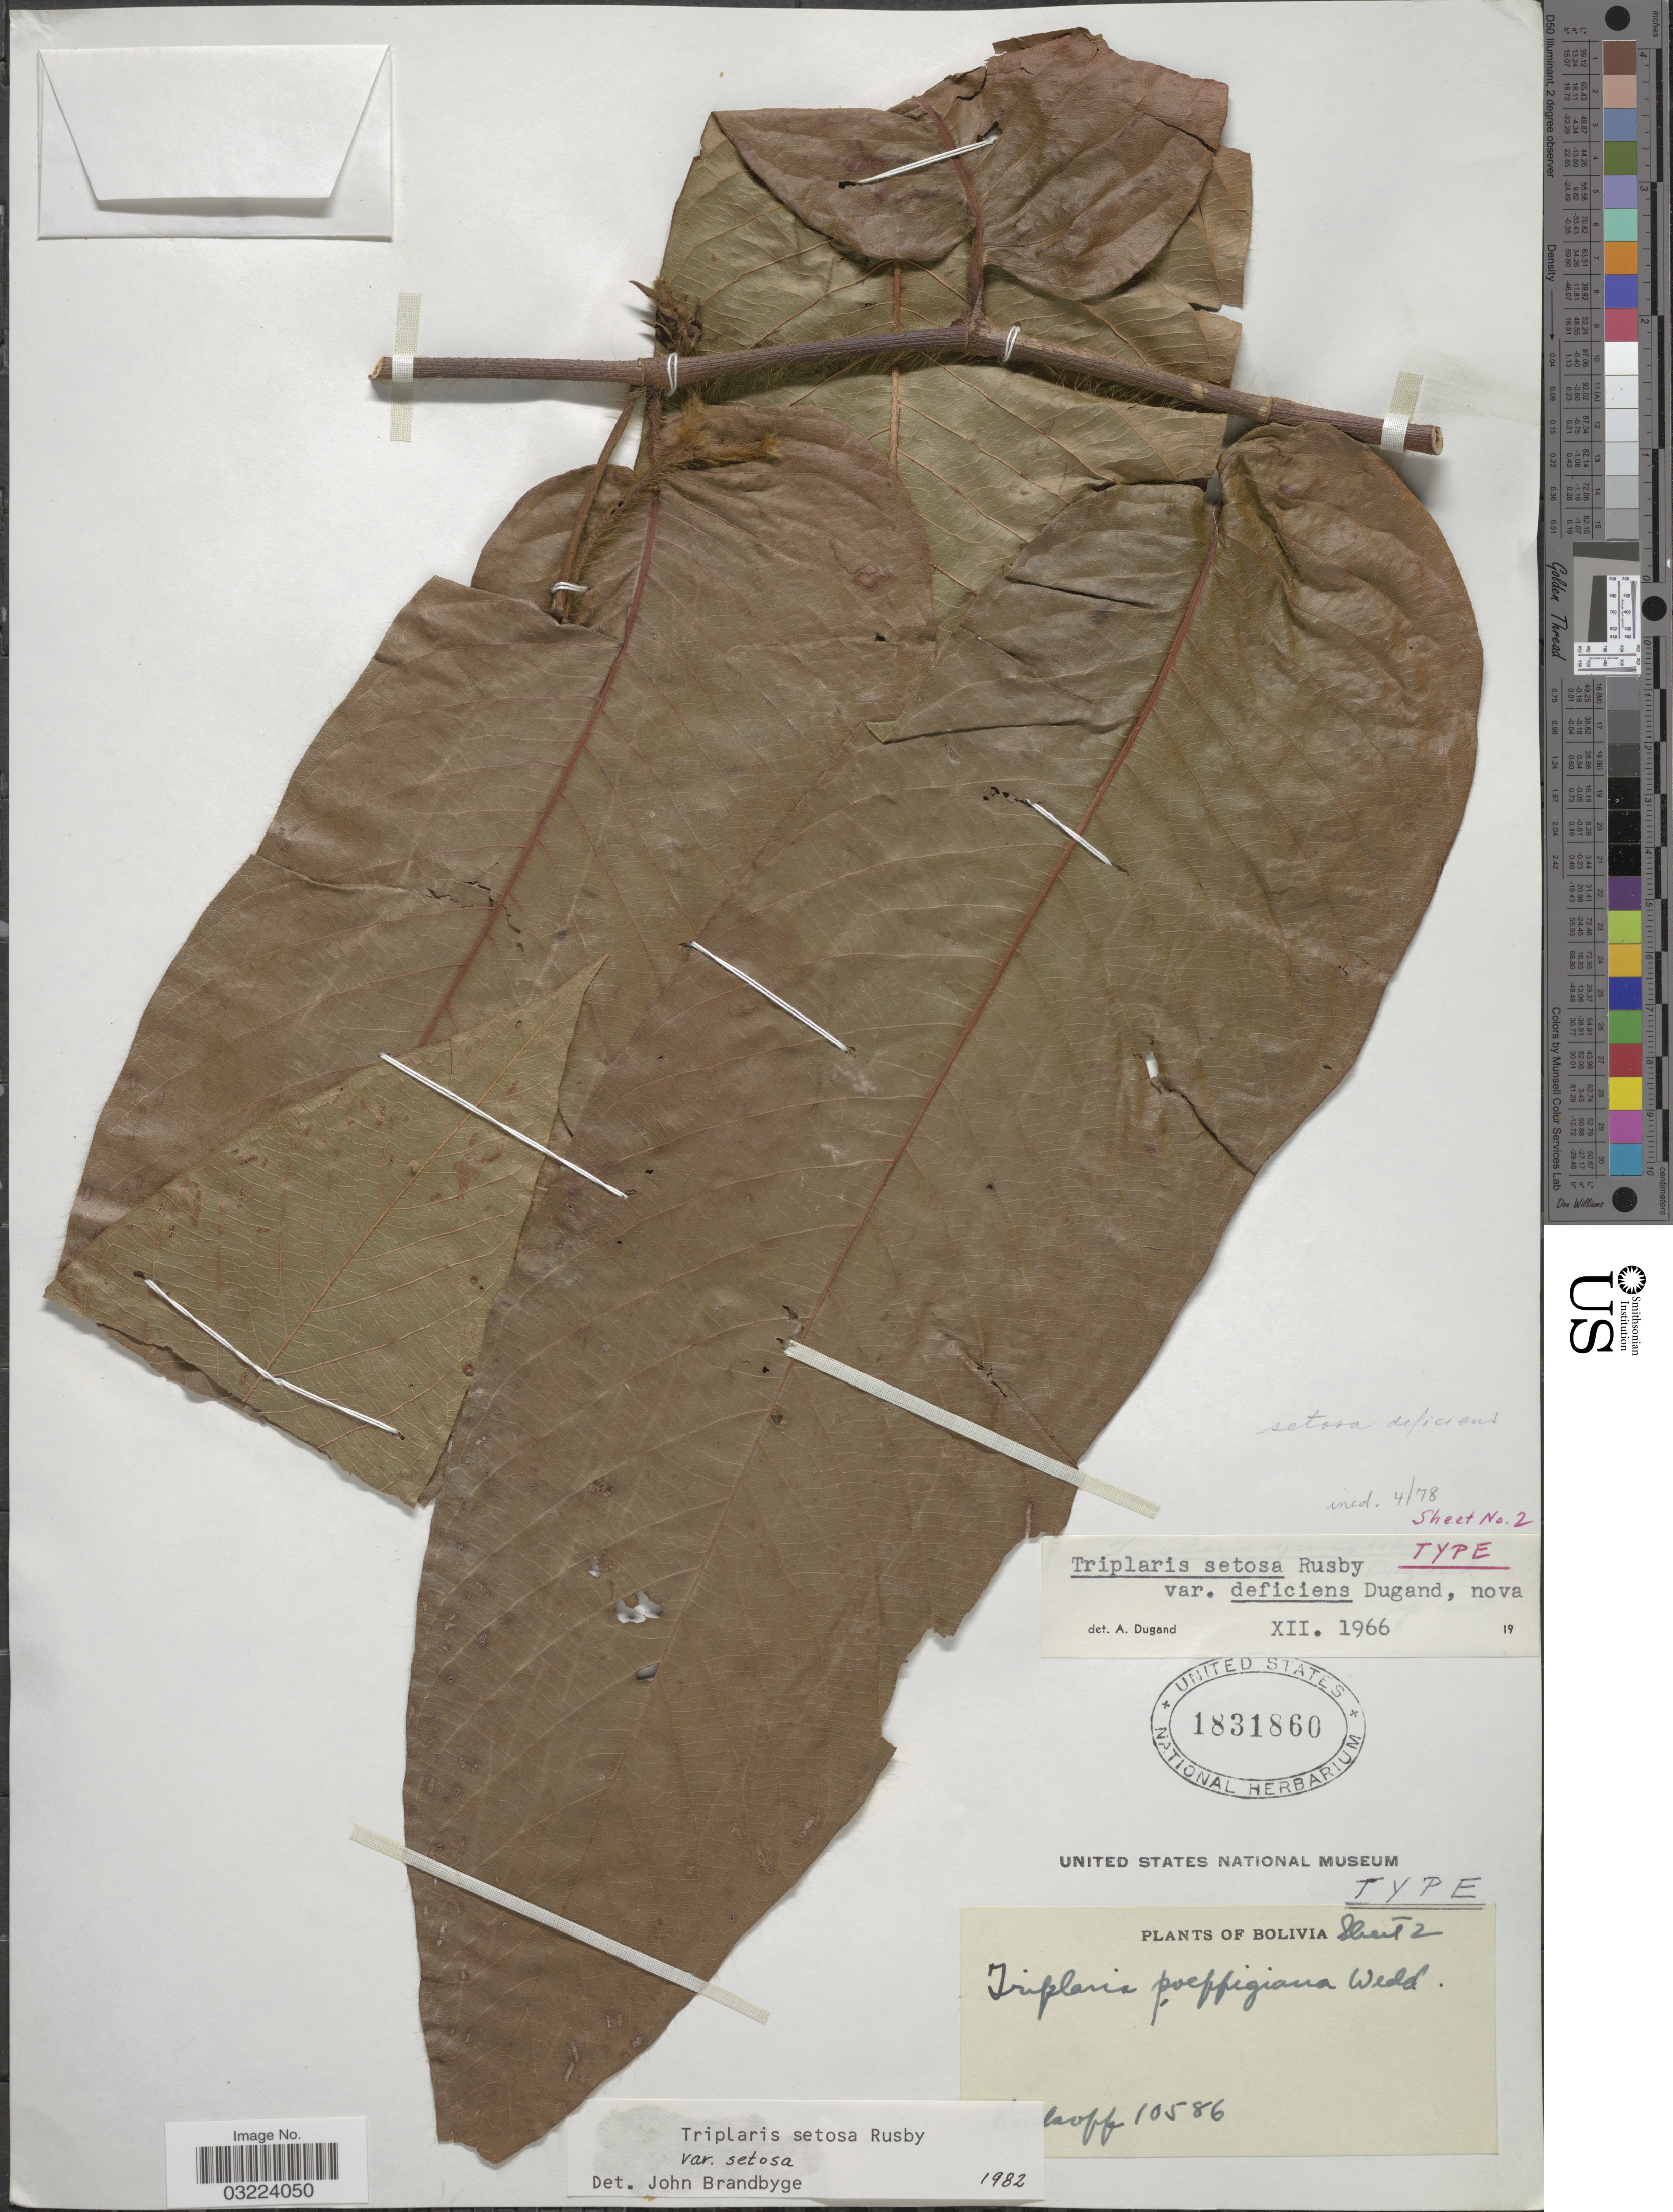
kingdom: Plantae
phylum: Tracheophyta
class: Magnoliopsida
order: Caryophyllales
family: Polygonaceae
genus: Triplaris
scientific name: Triplaris setosa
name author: Rusby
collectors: B. A. Krukoff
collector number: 10586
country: Bolivia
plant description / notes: Annotated by A. Dugand (1966) as type of Triplaris setosa var. deficiens Dugand, ined. name apparently never published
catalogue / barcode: US 1831860